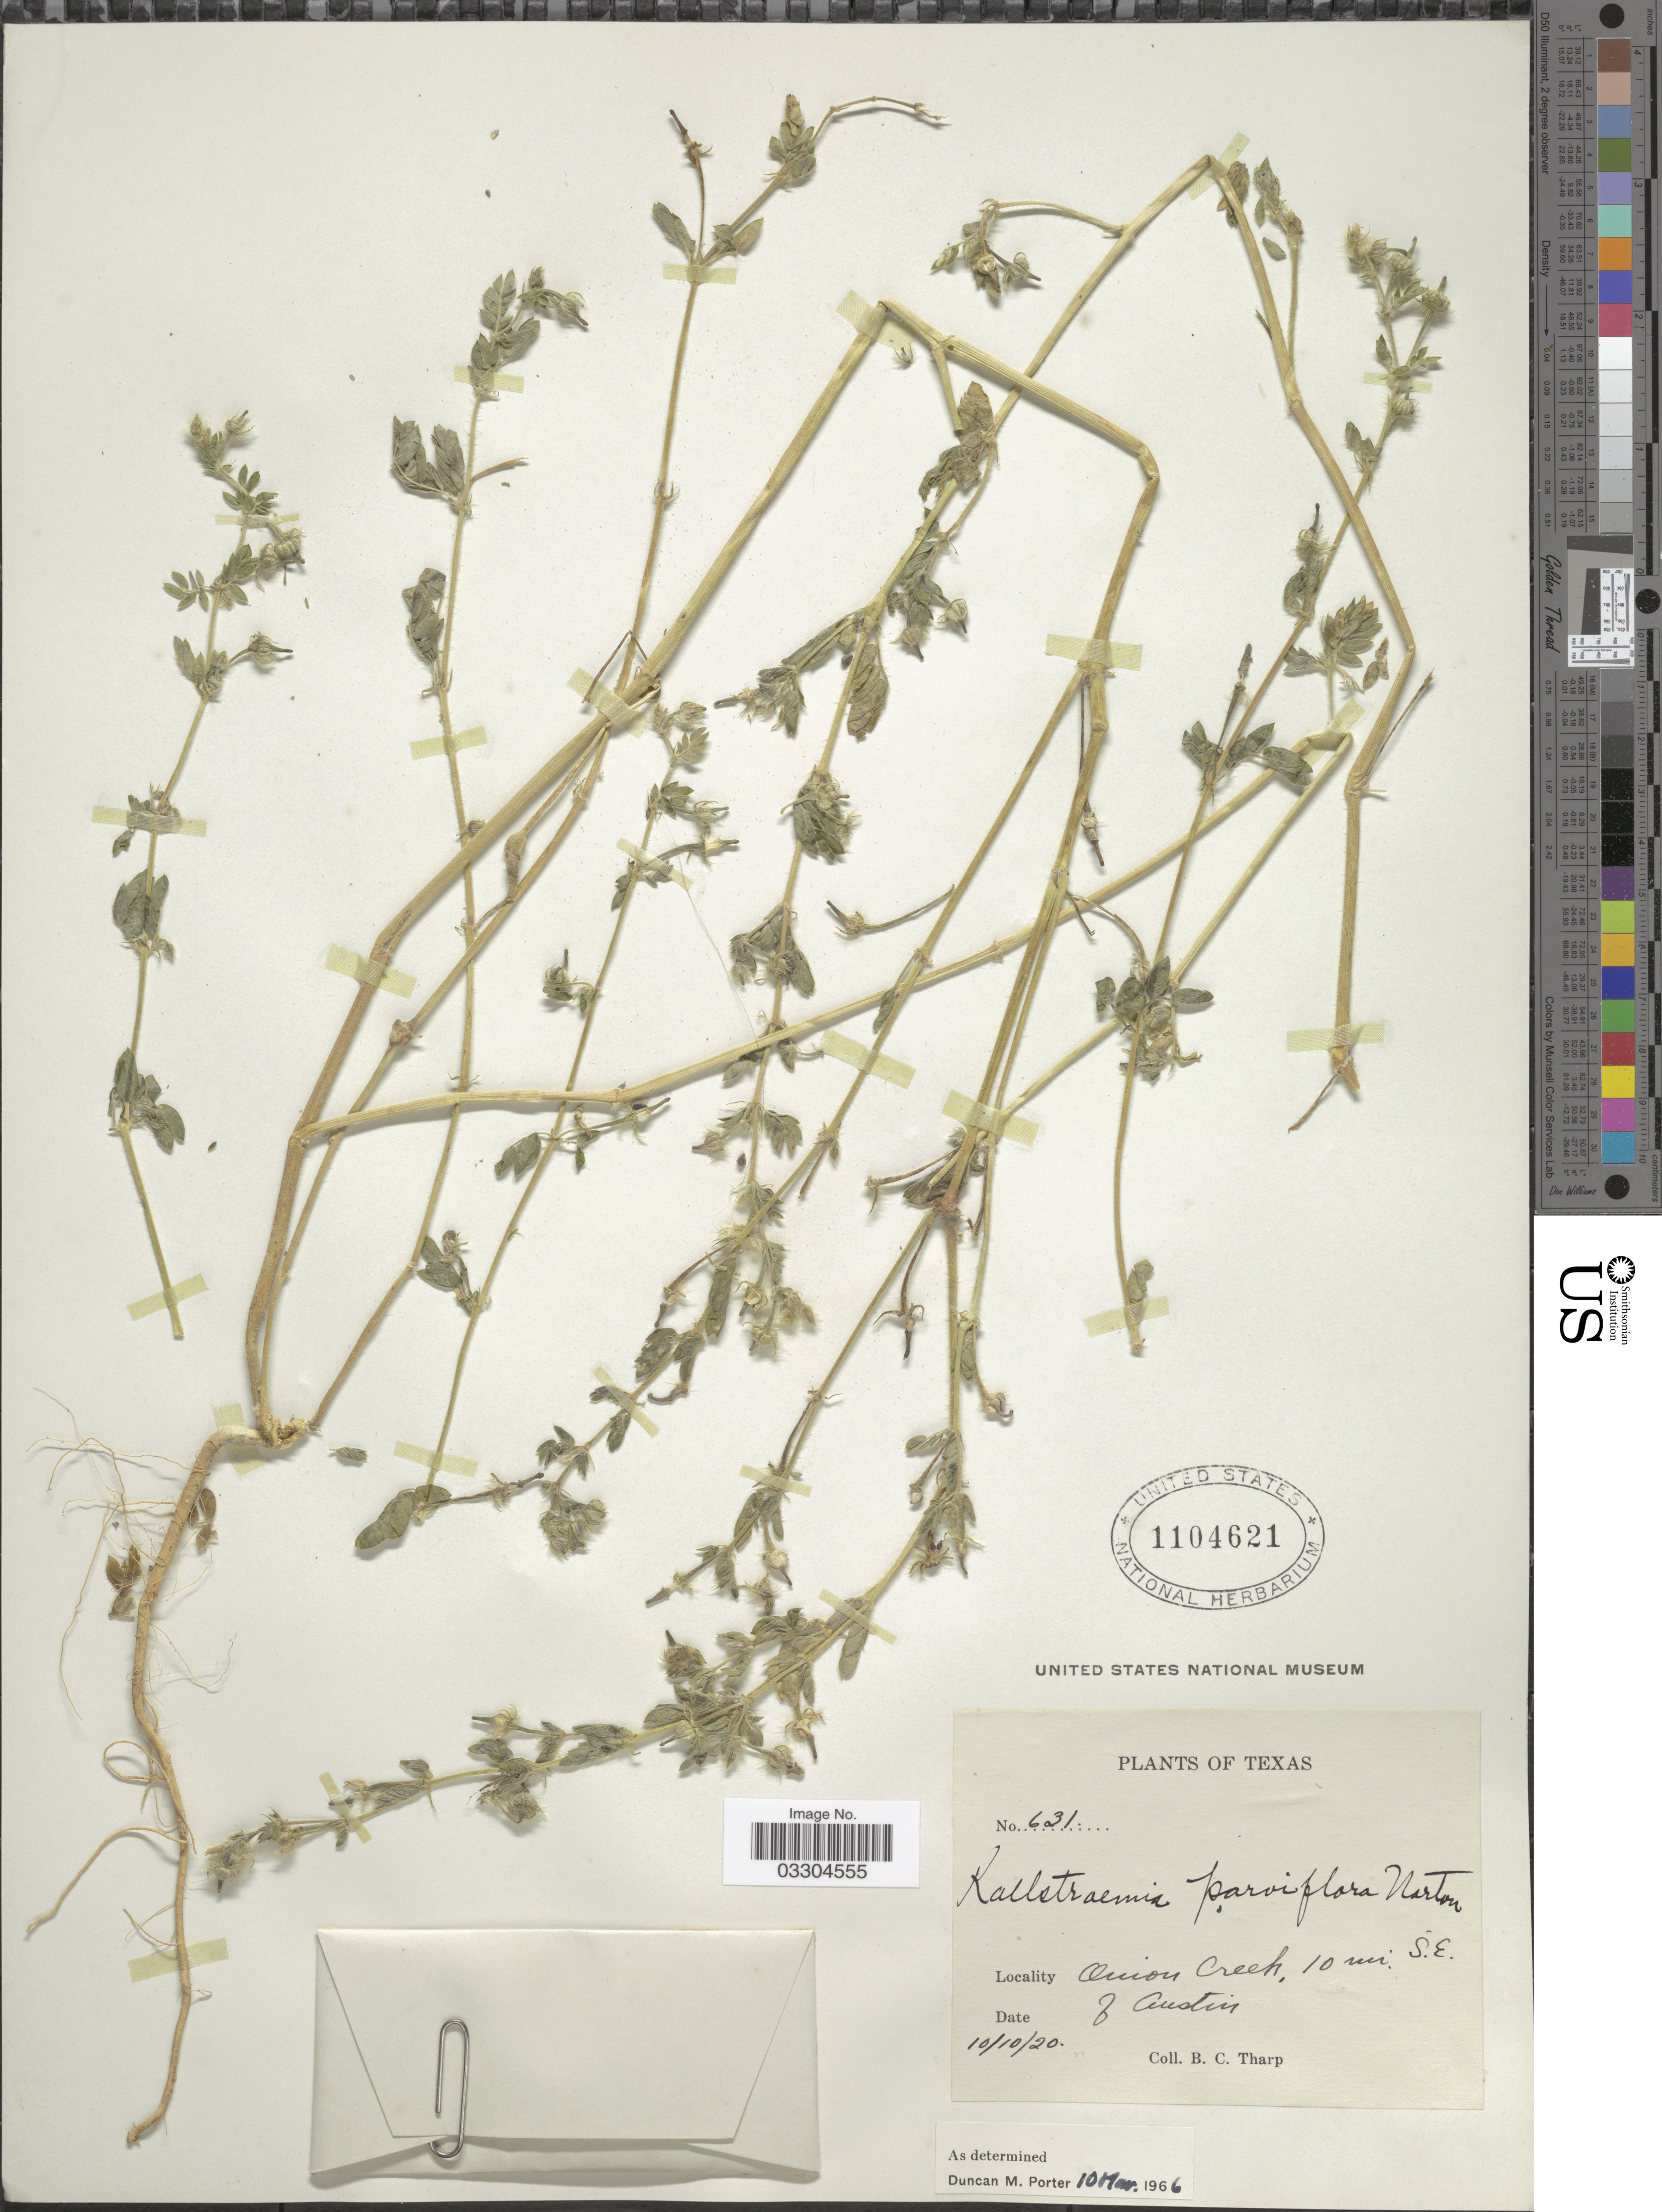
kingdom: Plantae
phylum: Tracheophyta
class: Magnoliopsida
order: Zygophyllales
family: Zygophyllaceae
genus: Kallstroemia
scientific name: Kallstroemia parviflora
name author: Norton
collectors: B. C. Tharp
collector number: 631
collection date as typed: Transcribed d/m/y: 10/10/20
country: United States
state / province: Texas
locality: Onion Creek, 10 mi. S.E. of Austin.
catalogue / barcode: US 1104621